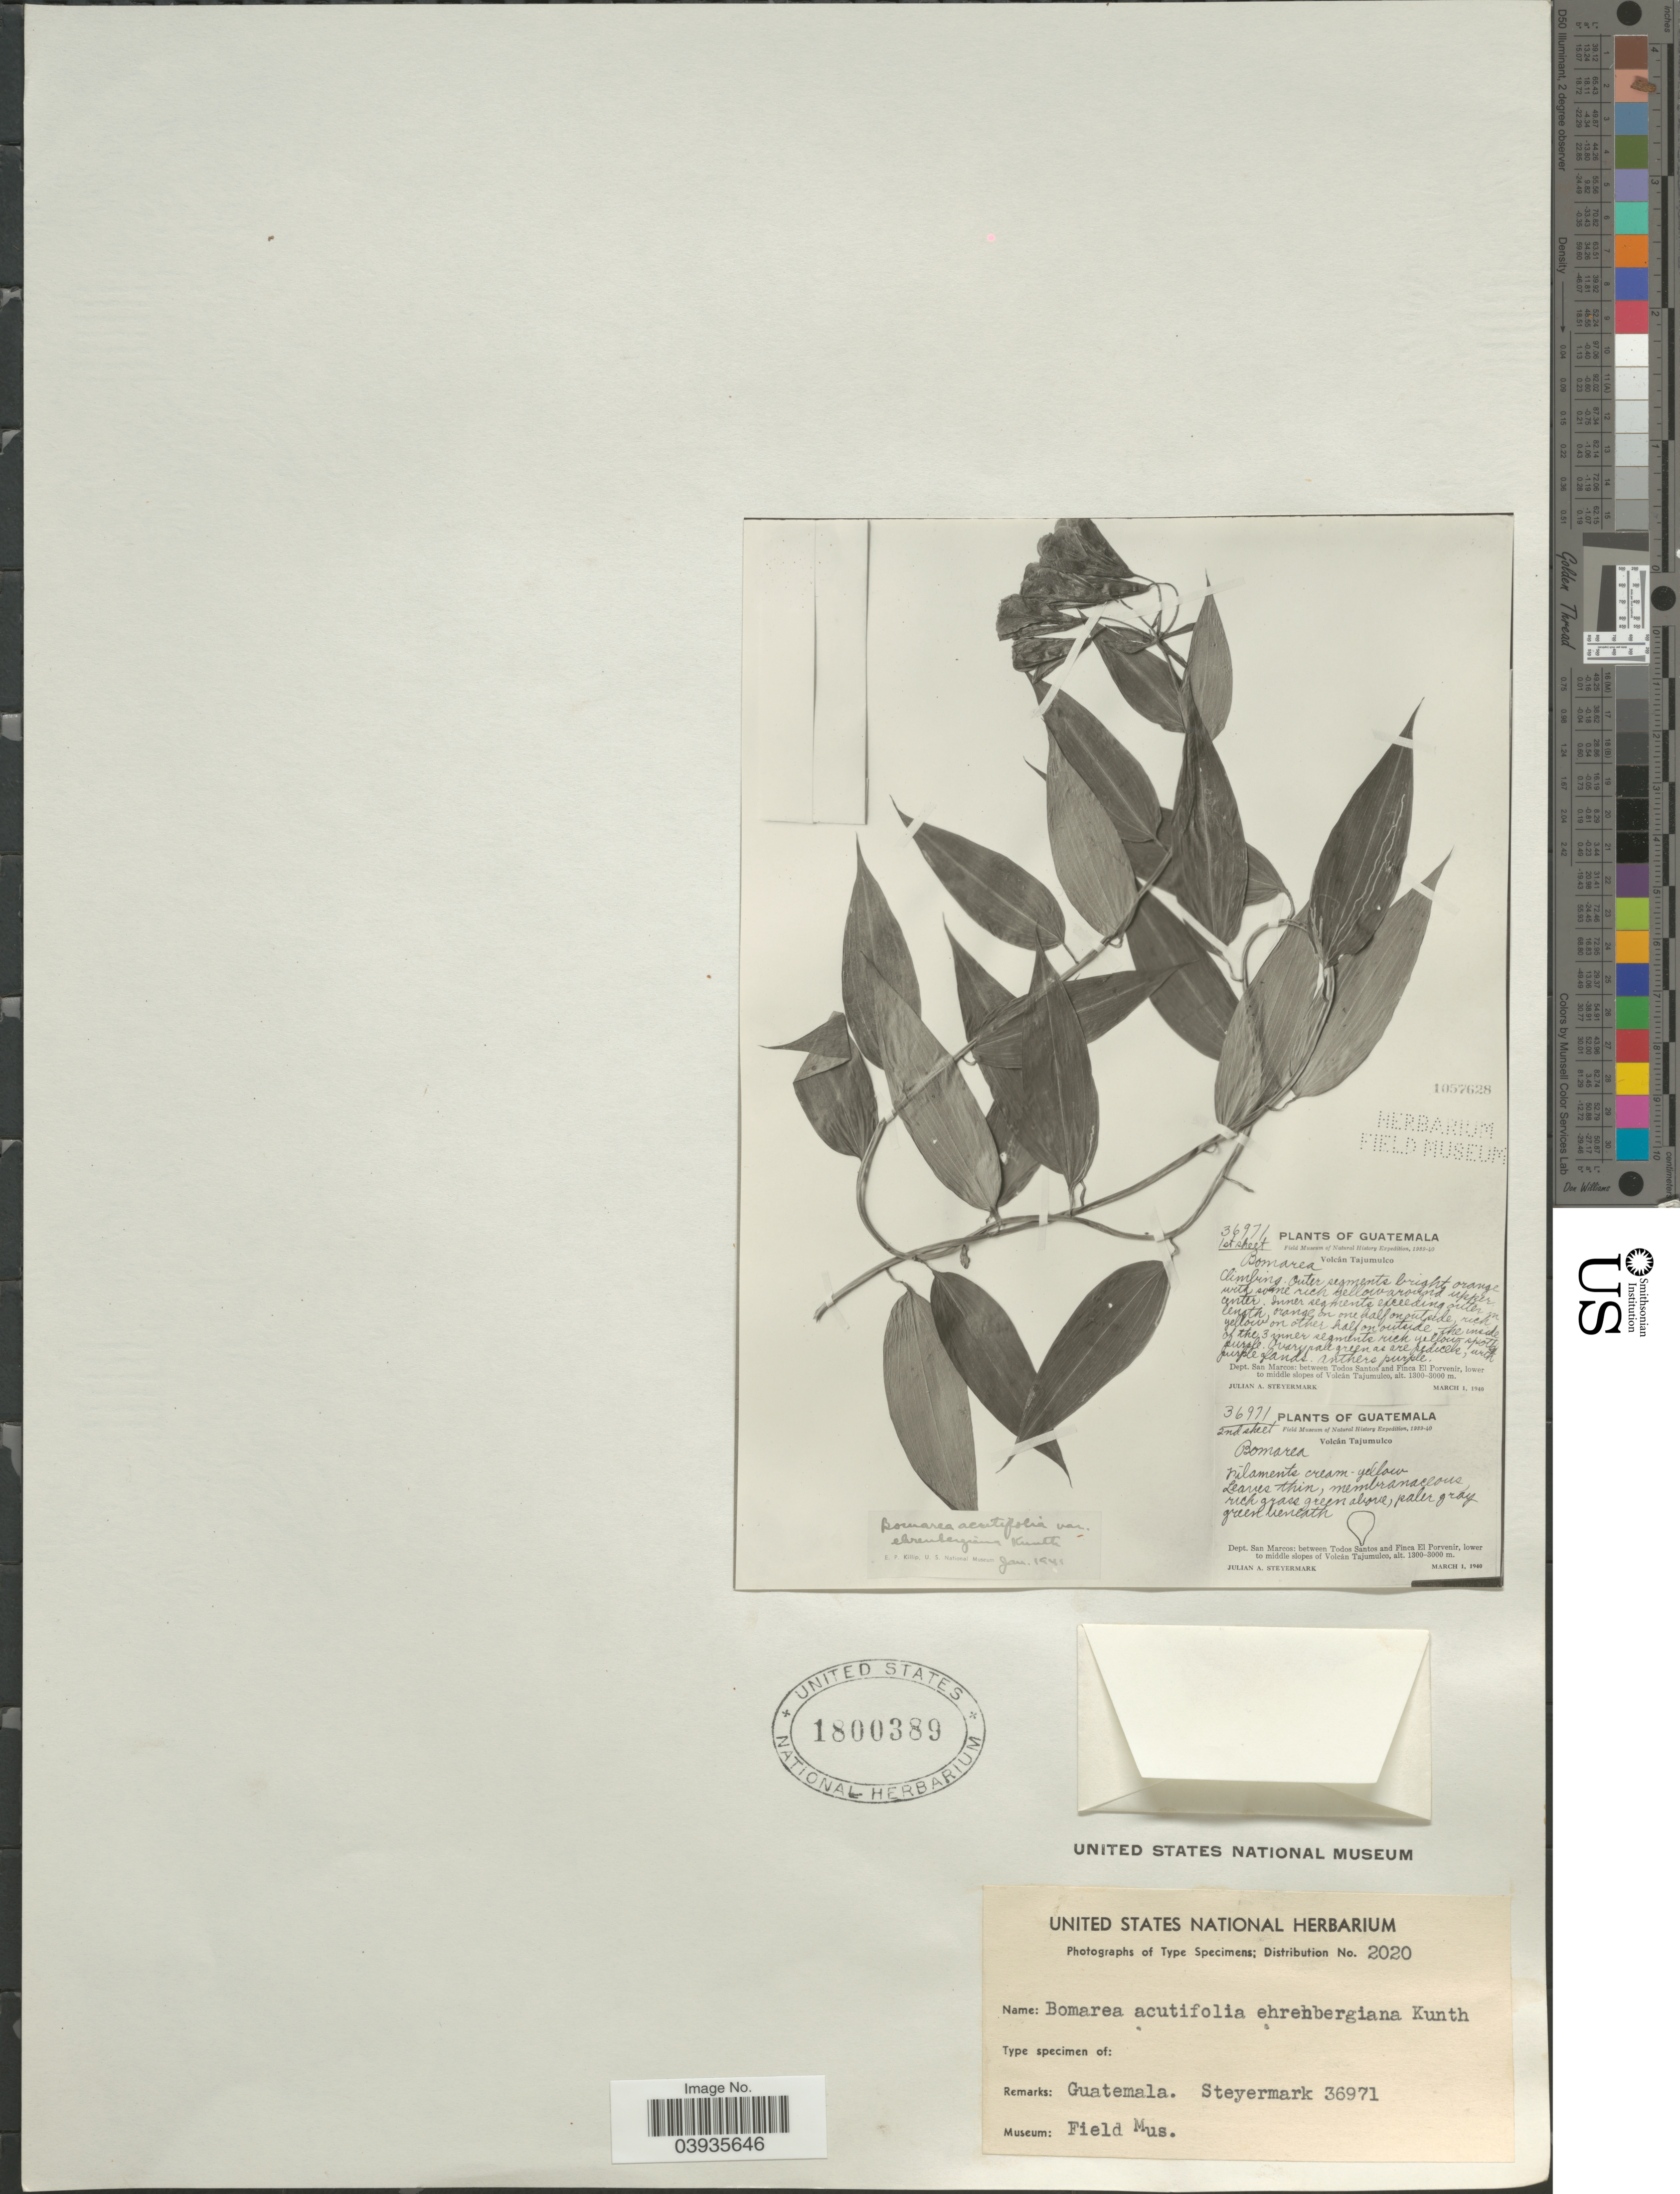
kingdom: Plantae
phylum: Tracheophyta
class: Liliopsida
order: Liliales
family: Alstroemeriaceae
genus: Bomarea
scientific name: Bomarea acutifolia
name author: (Link & Otto) Herb.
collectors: J. Steyermark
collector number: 36971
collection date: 1940-03-01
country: Guatemala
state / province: San Marcos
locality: Volcán Tajumulco. Dept. San Marcos: between Todos Santos and Finca El Porvenir, lower to middle slopes of Volcán Tajumulco.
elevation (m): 1300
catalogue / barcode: US 1800389